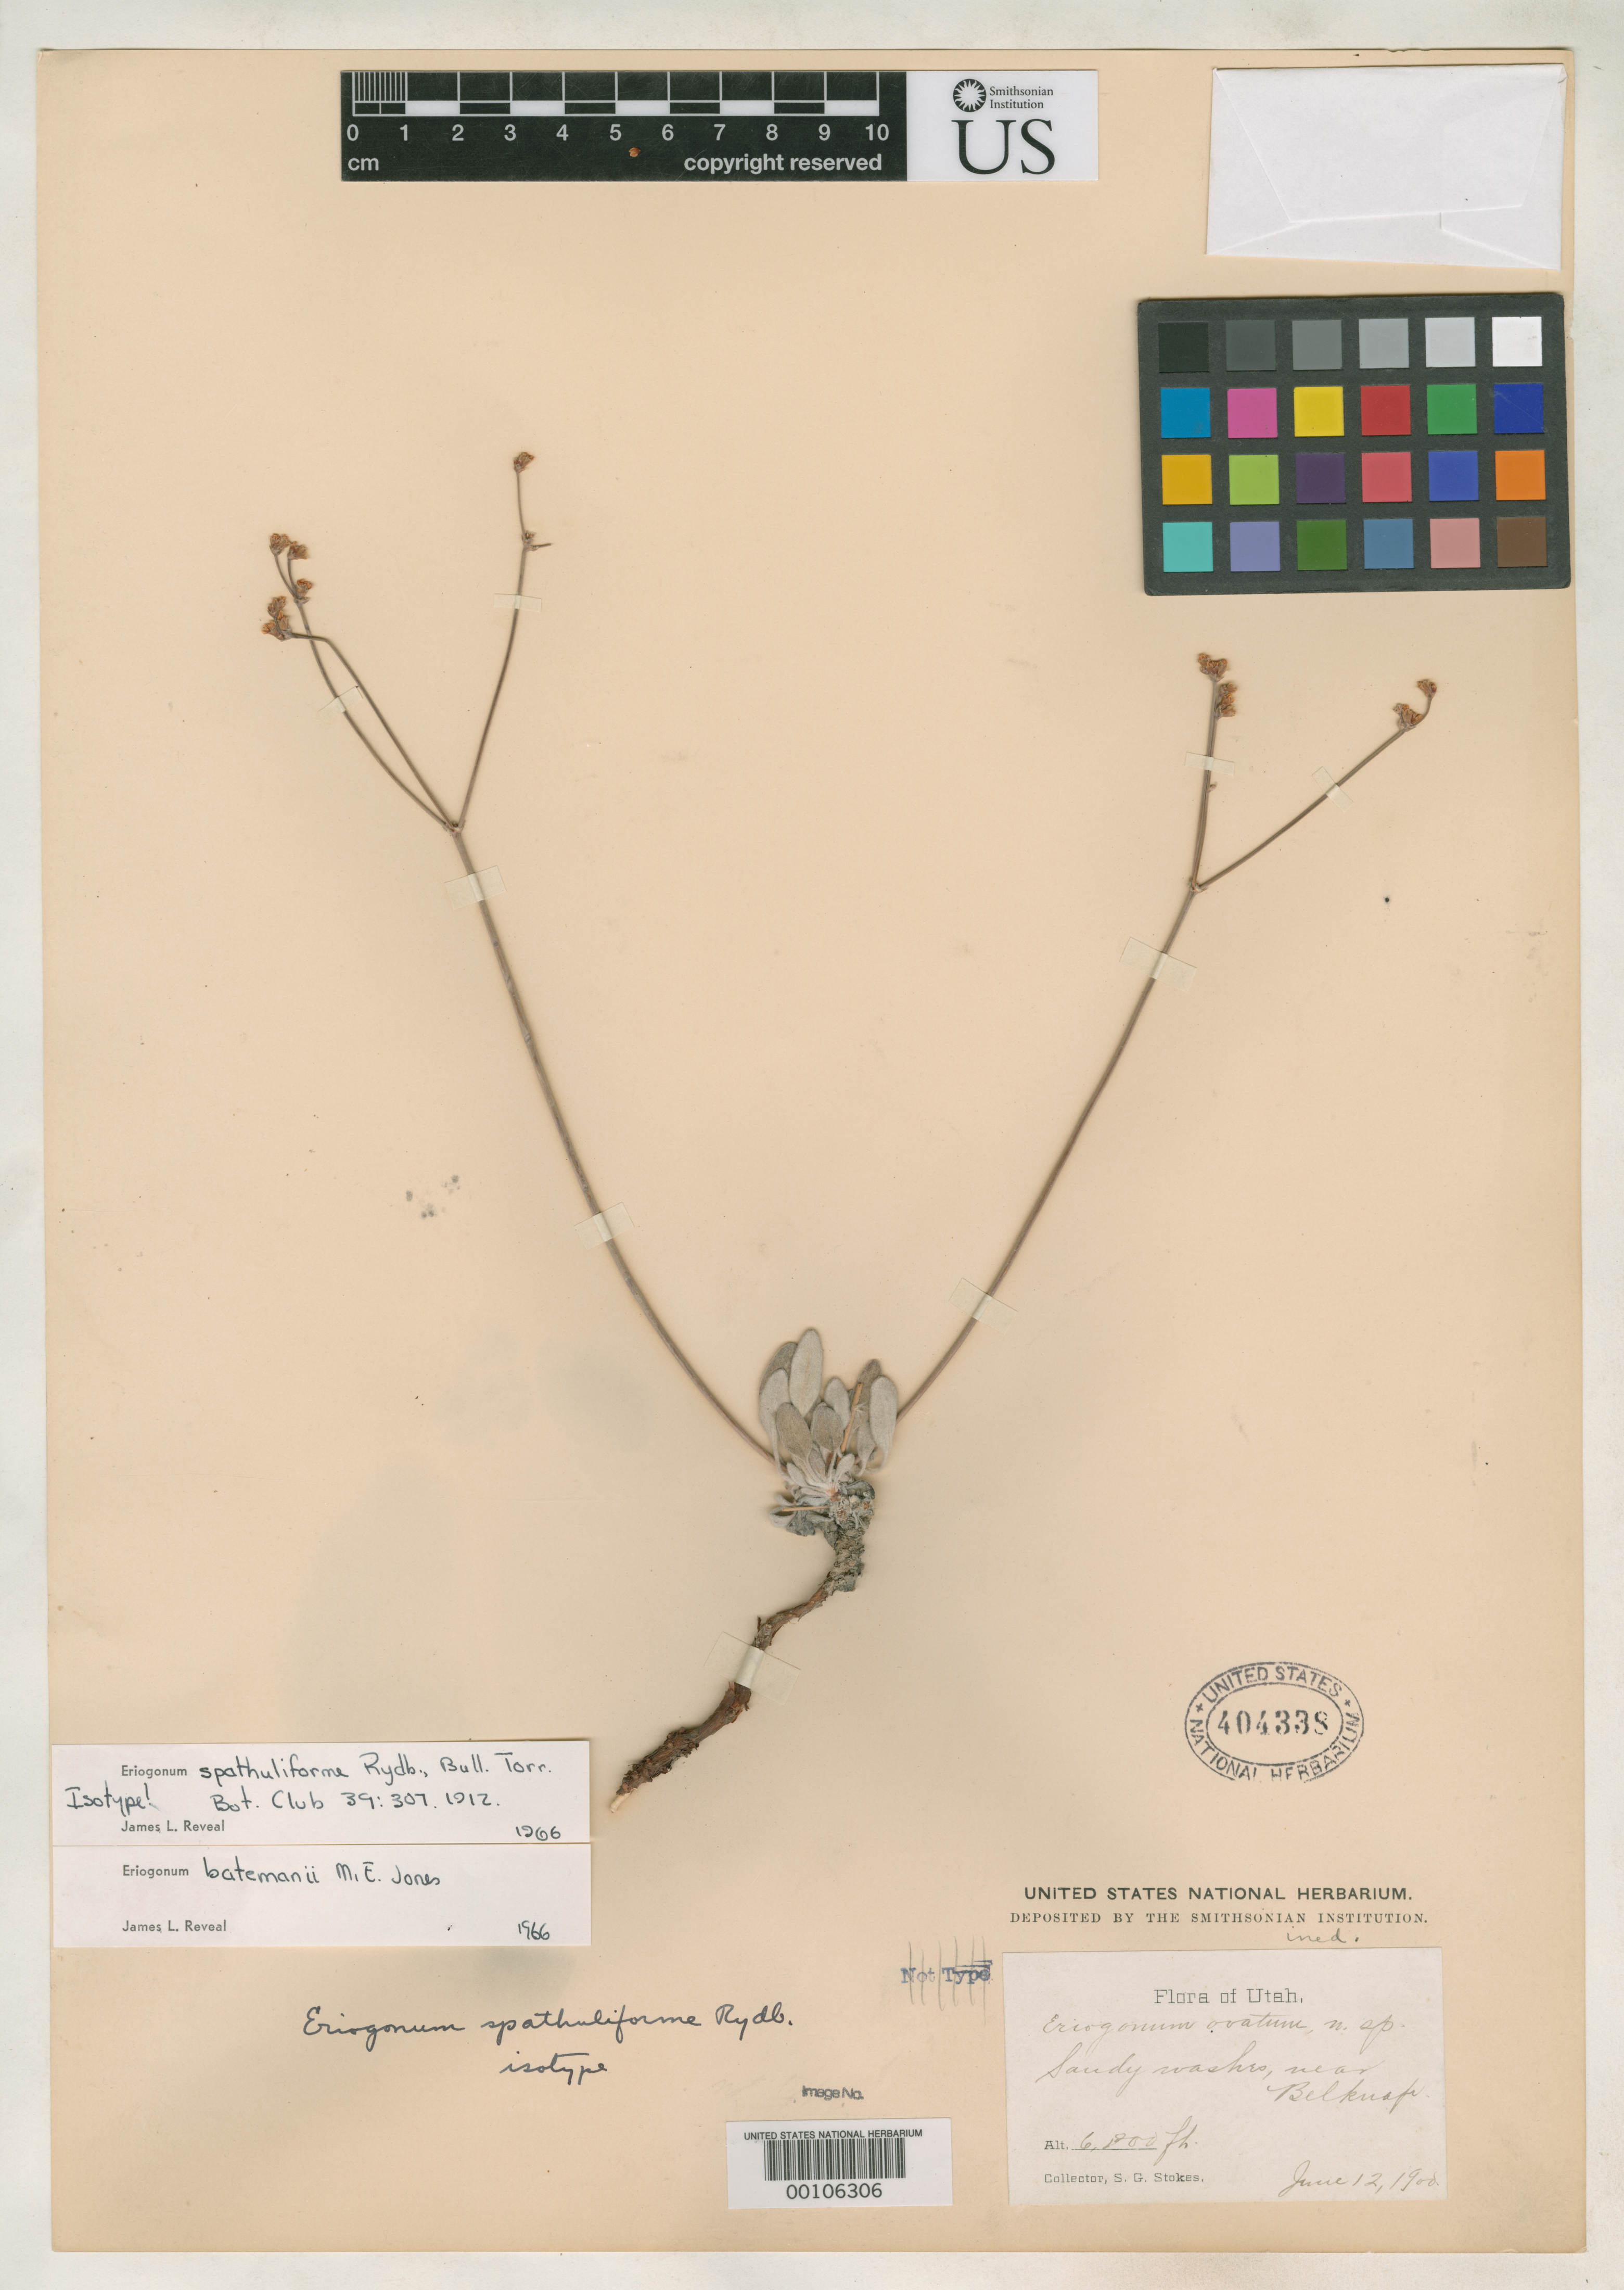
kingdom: Plantae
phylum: Tracheophyta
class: Magnoliopsida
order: Caryophyllales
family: Polygonaceae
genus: Eriogonum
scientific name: Eriogonum spathuliforme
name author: Rydb.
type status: Isotype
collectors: S. G. Stokes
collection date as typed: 12 Jun 1900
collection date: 1900-06-12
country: United States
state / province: Utah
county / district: Piute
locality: Near Belknap.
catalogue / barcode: US 404338